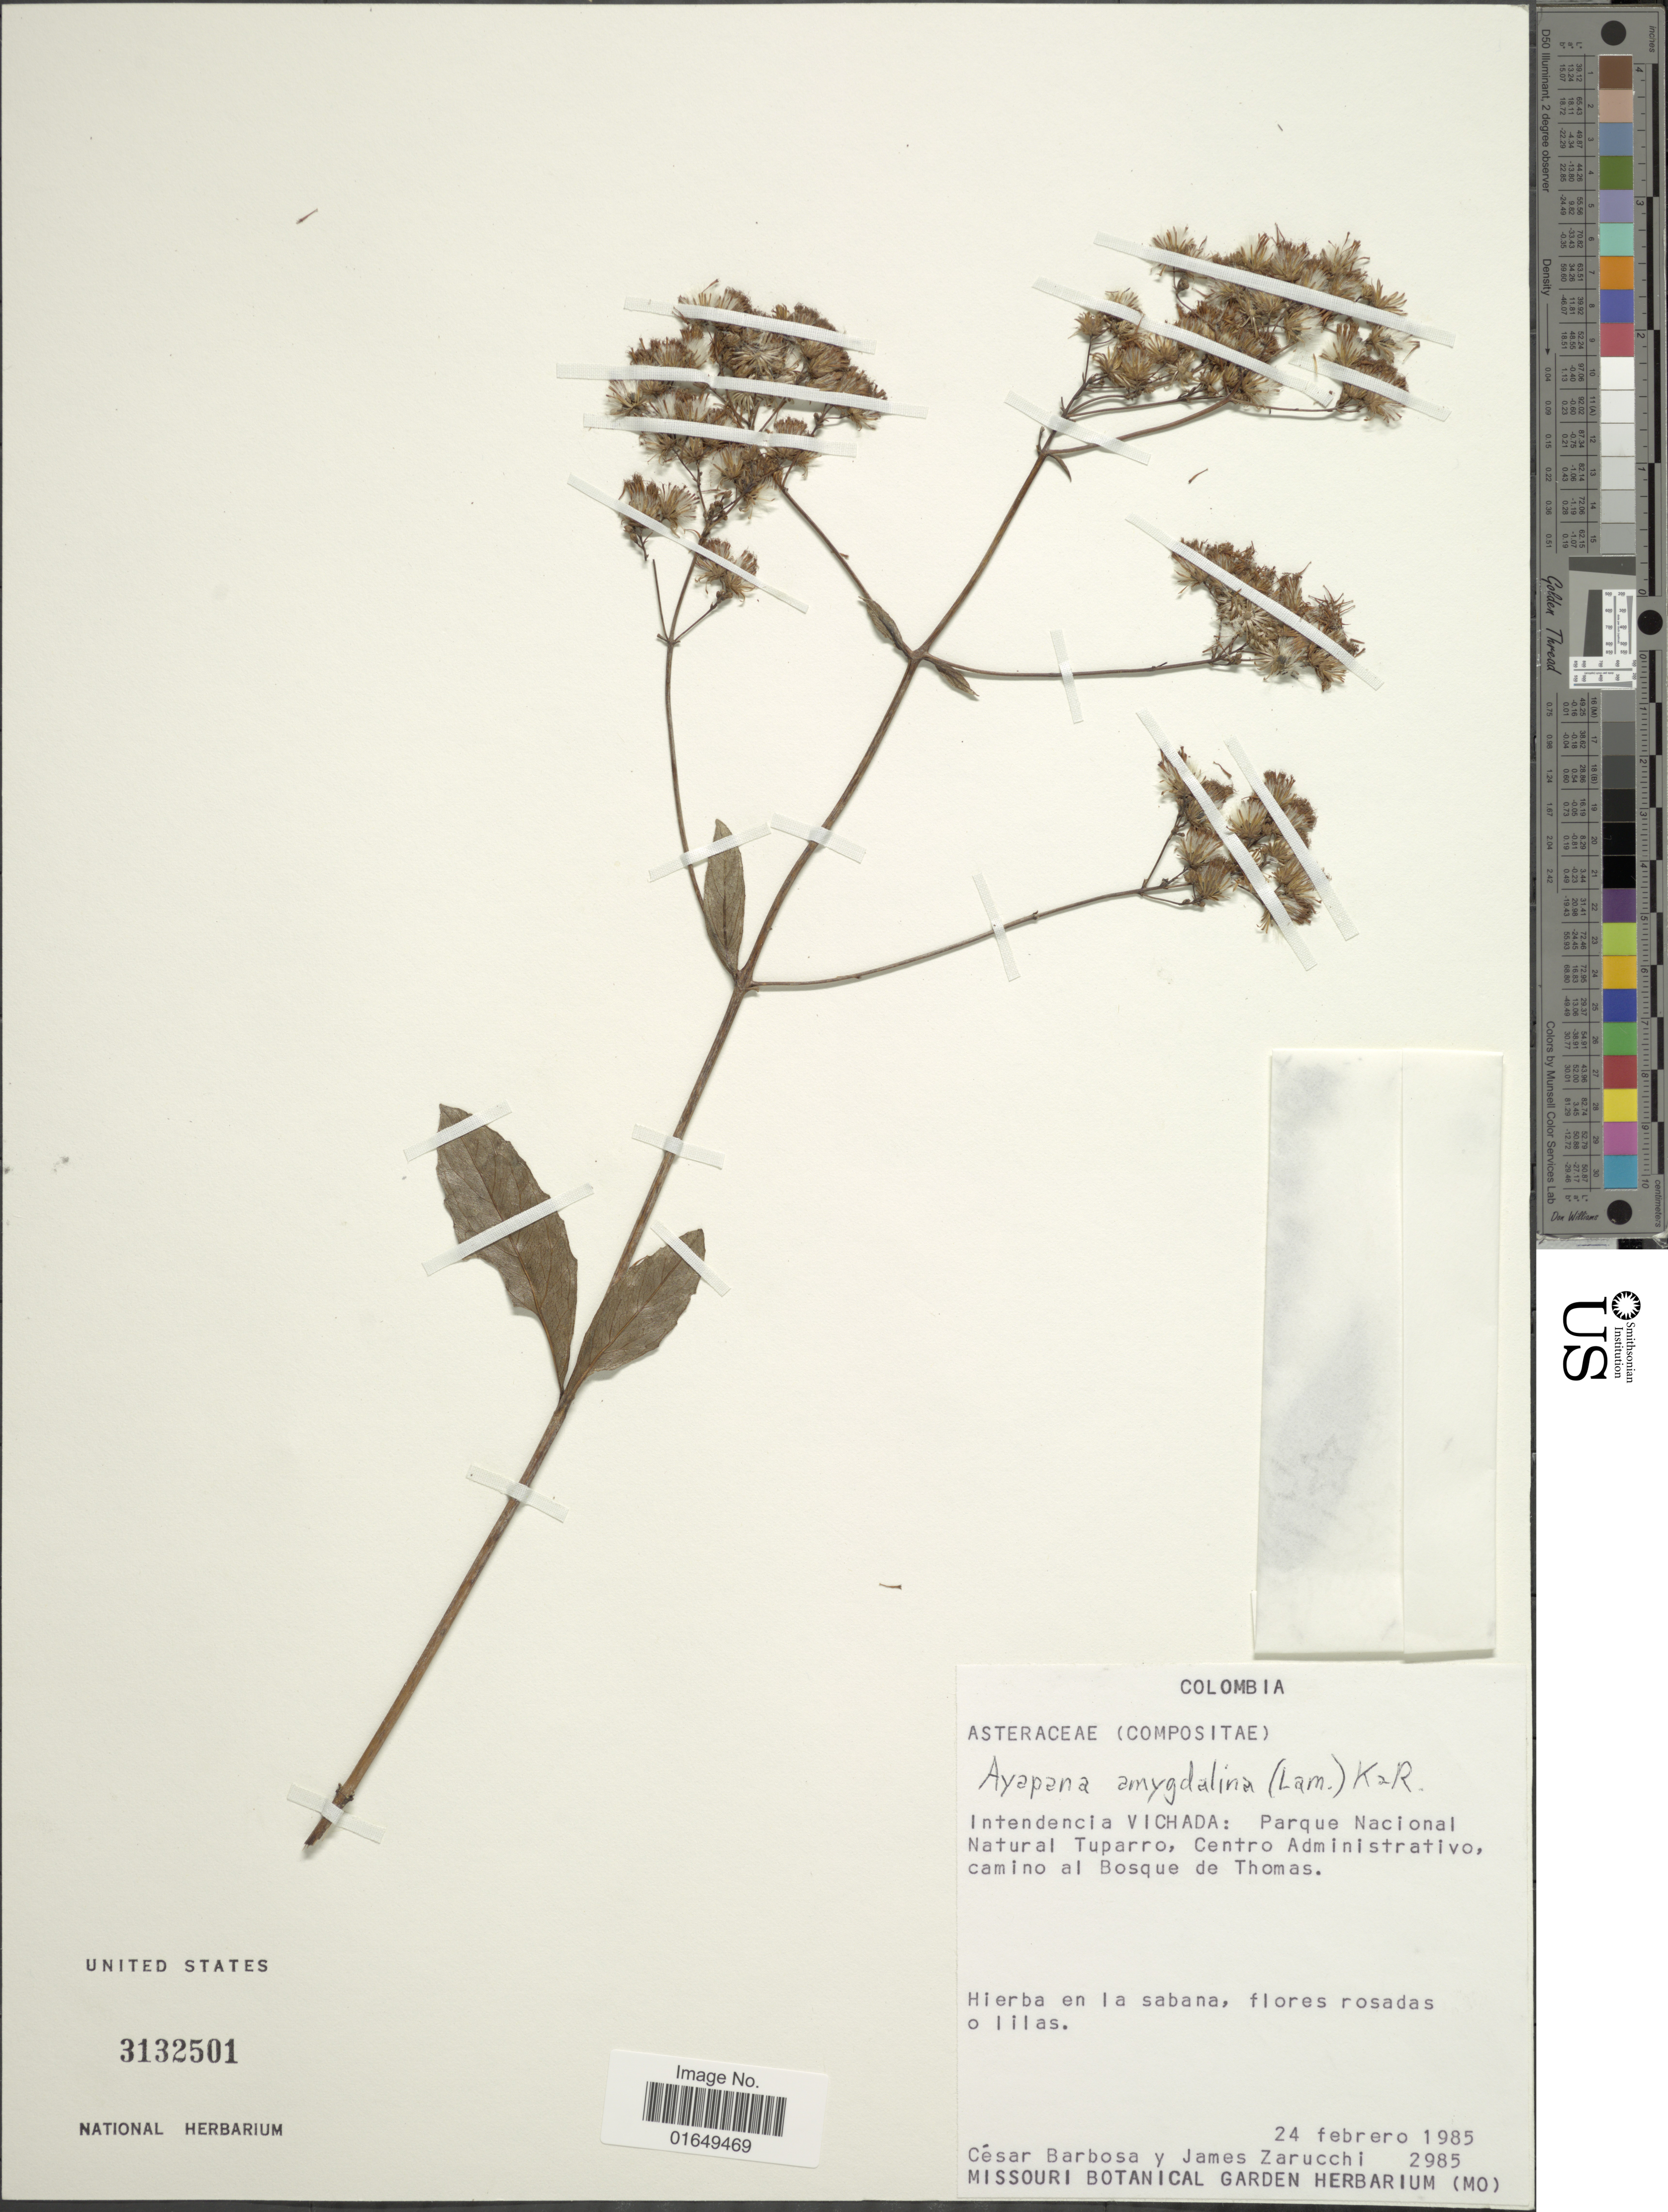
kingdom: Plantae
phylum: Tracheophyta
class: Magnoliopsida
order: Asterales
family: Asteraceae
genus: Ayapana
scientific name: Ayapana amygdalina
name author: (Lam.) R.M. King & H. Rob.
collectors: C. E. Barbosa & J. L. Zarucchi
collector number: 2985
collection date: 1985-02-24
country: Colombia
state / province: Vichada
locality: Parque Nacional Natural Tuparro, Centro Administrativo, camino al Bosque de Thomas.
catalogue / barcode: US 3132501